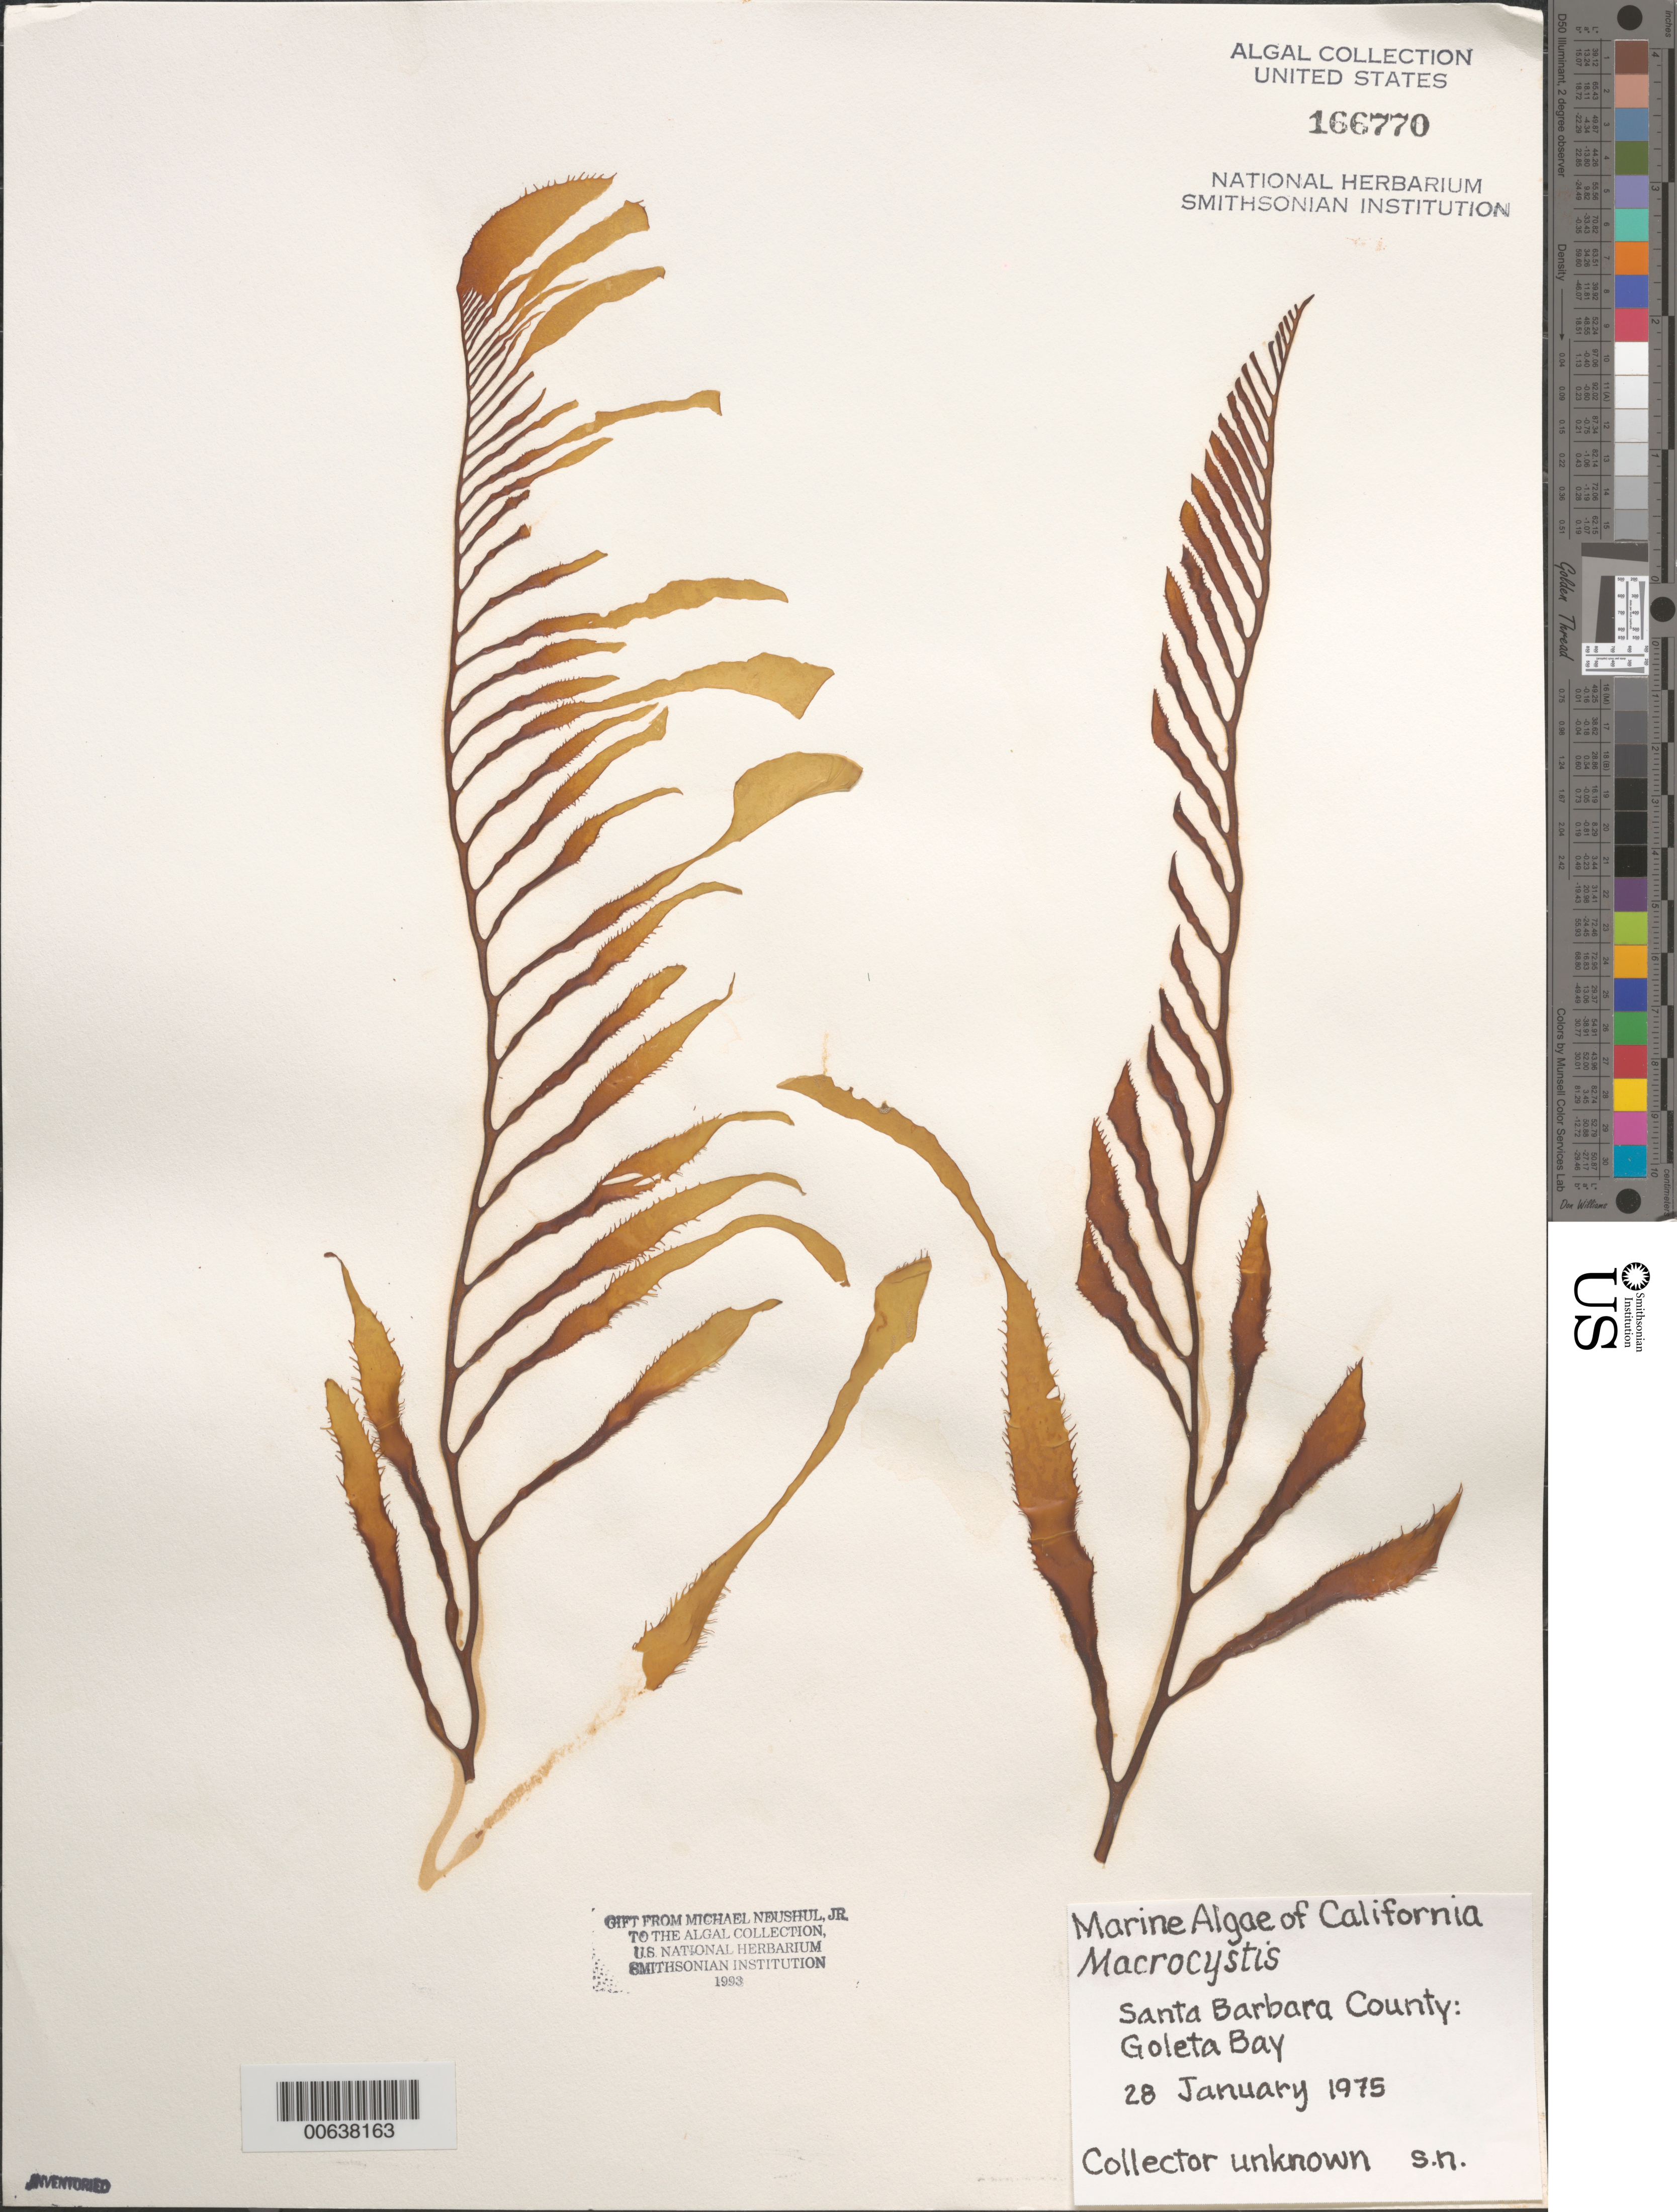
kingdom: Chromista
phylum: Ochrophyta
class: Phaeophyceae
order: Laminariales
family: Laminariaceae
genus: Macrocystis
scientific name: Macrocystis sp.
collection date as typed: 28 Jan 1975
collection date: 1975-01-28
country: United States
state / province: California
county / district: Santa Barbara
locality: Goleta Bay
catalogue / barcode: US 166770